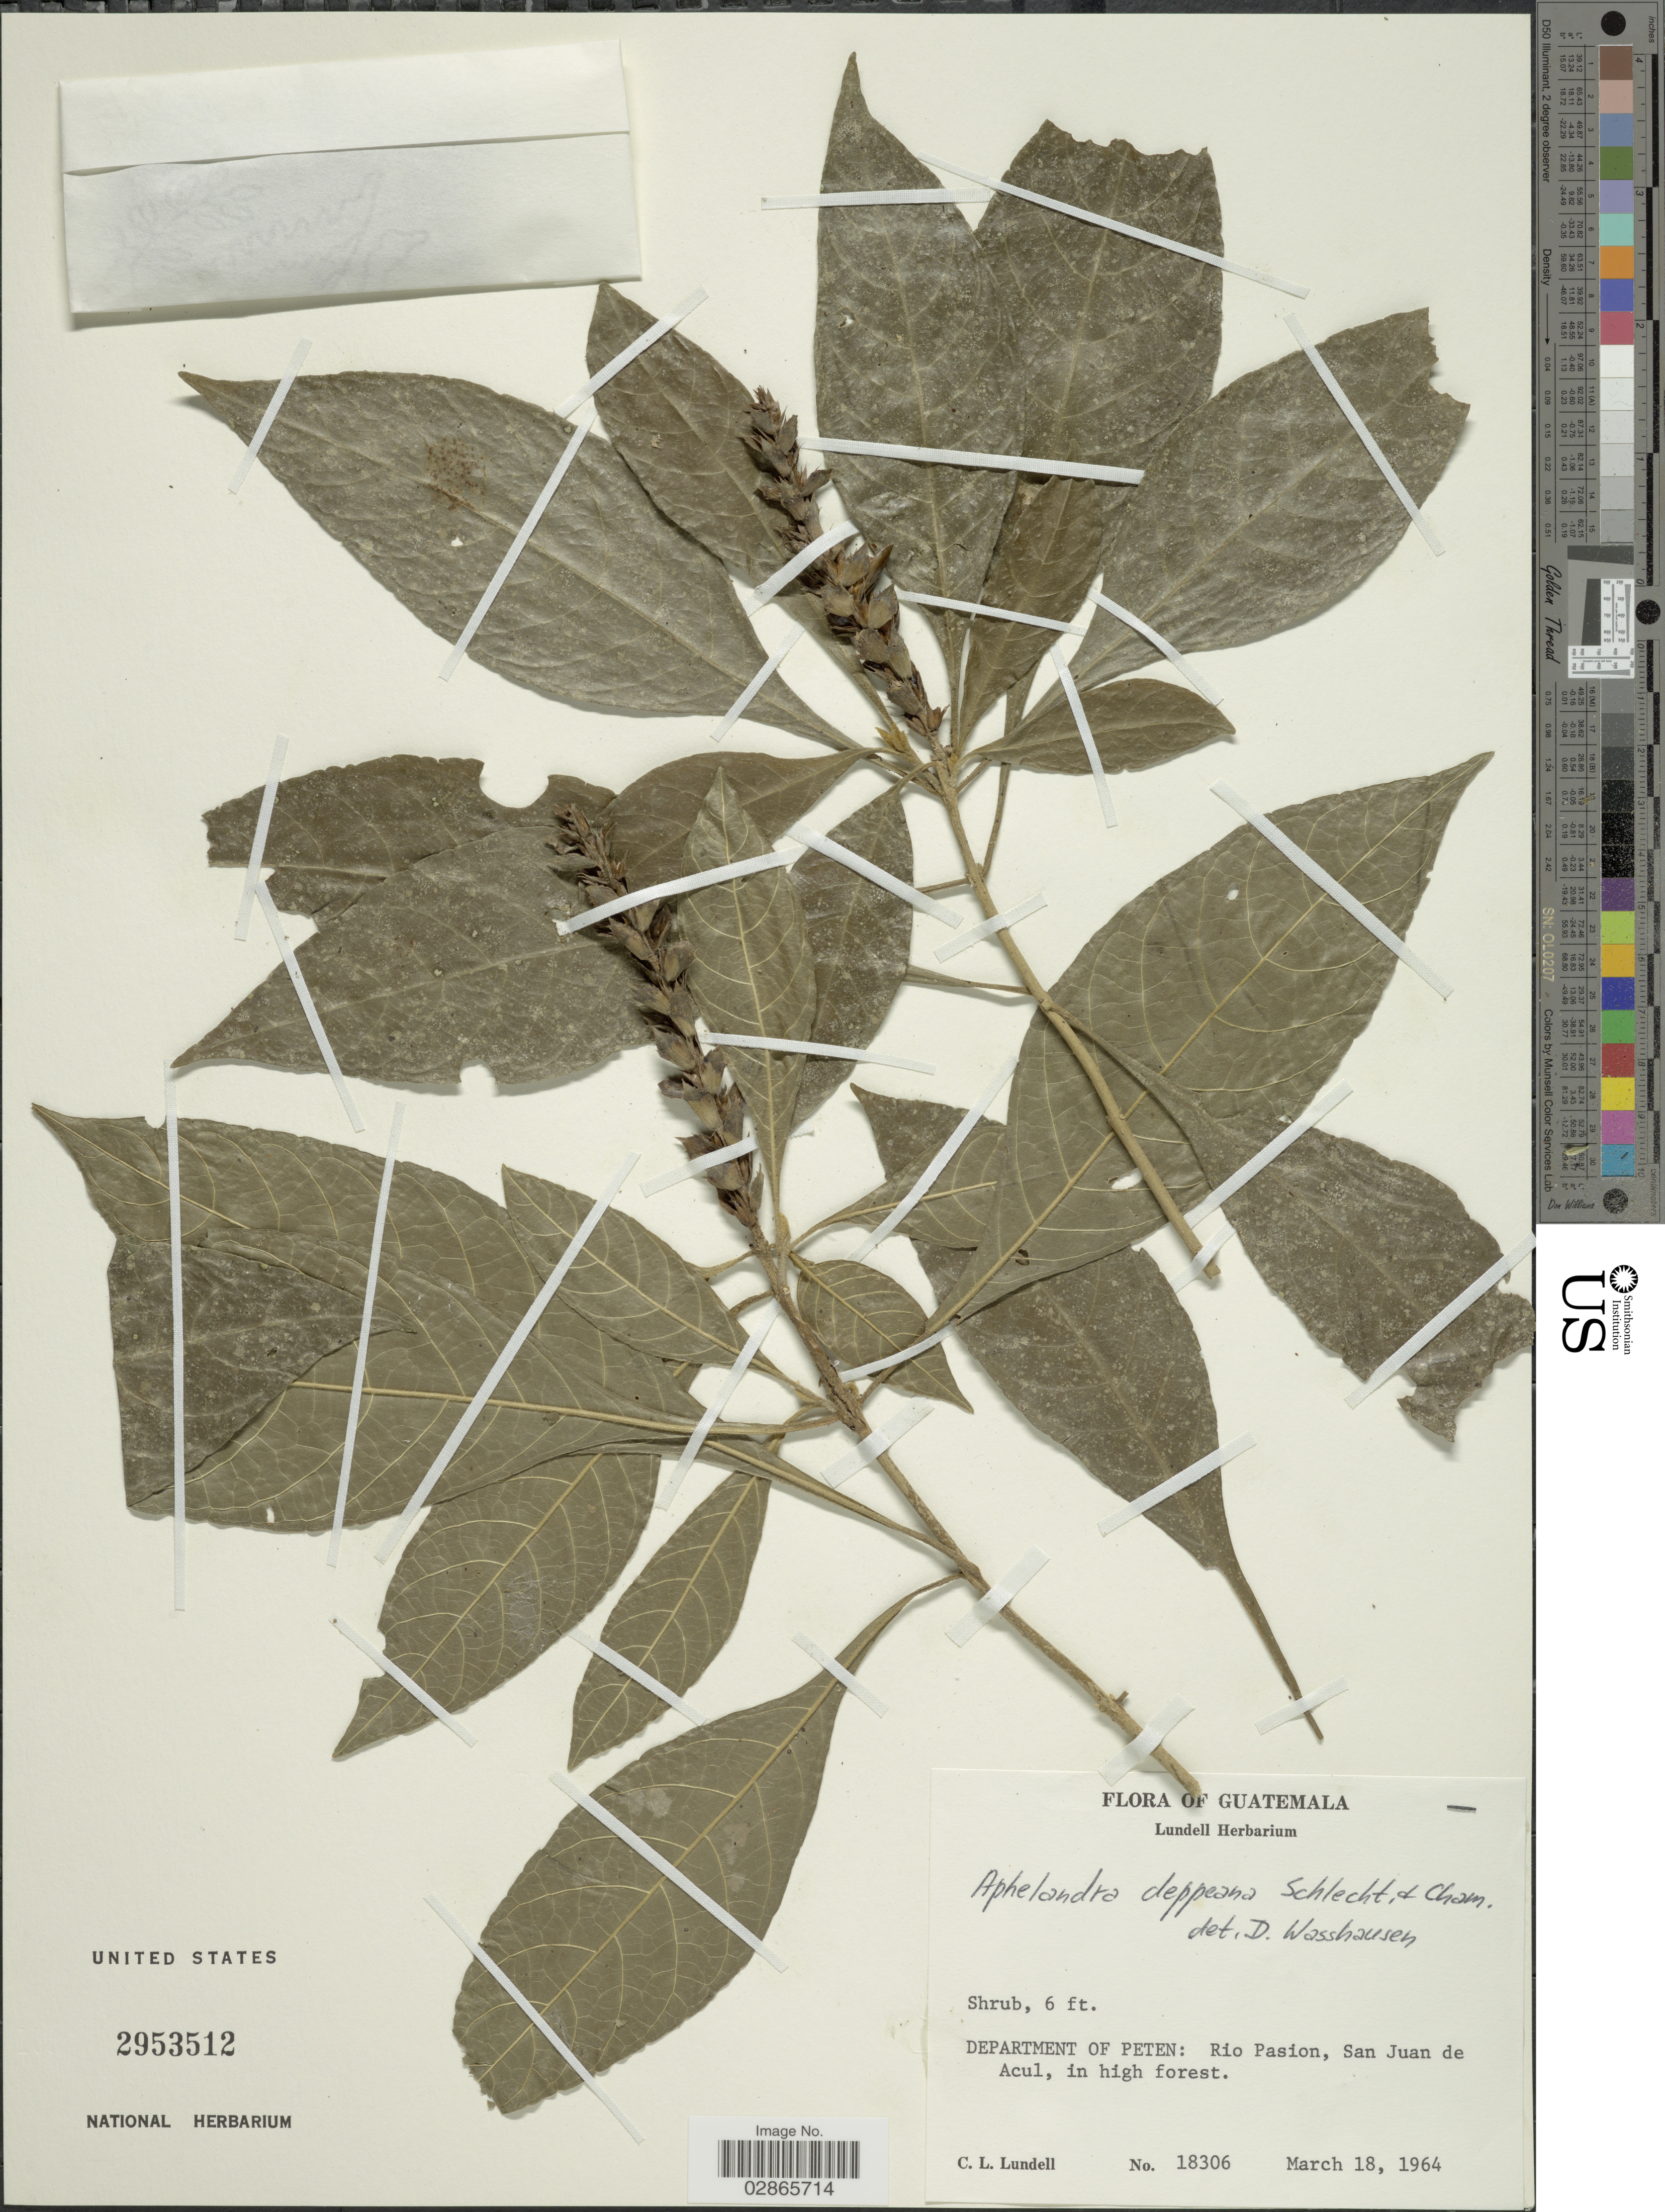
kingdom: Plantae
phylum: Tracheophyta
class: Magnoliopsida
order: Lamiales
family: Acanthaceae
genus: Aphelandra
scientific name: Aphelandra deppeana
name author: Schltdl. & Cham.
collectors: C. L. Lundell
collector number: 18306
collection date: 1964-03-18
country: Guatemala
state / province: El Petén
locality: Department of Peten: Rio Pasion, San Juan de Acul.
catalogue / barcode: US 2953512